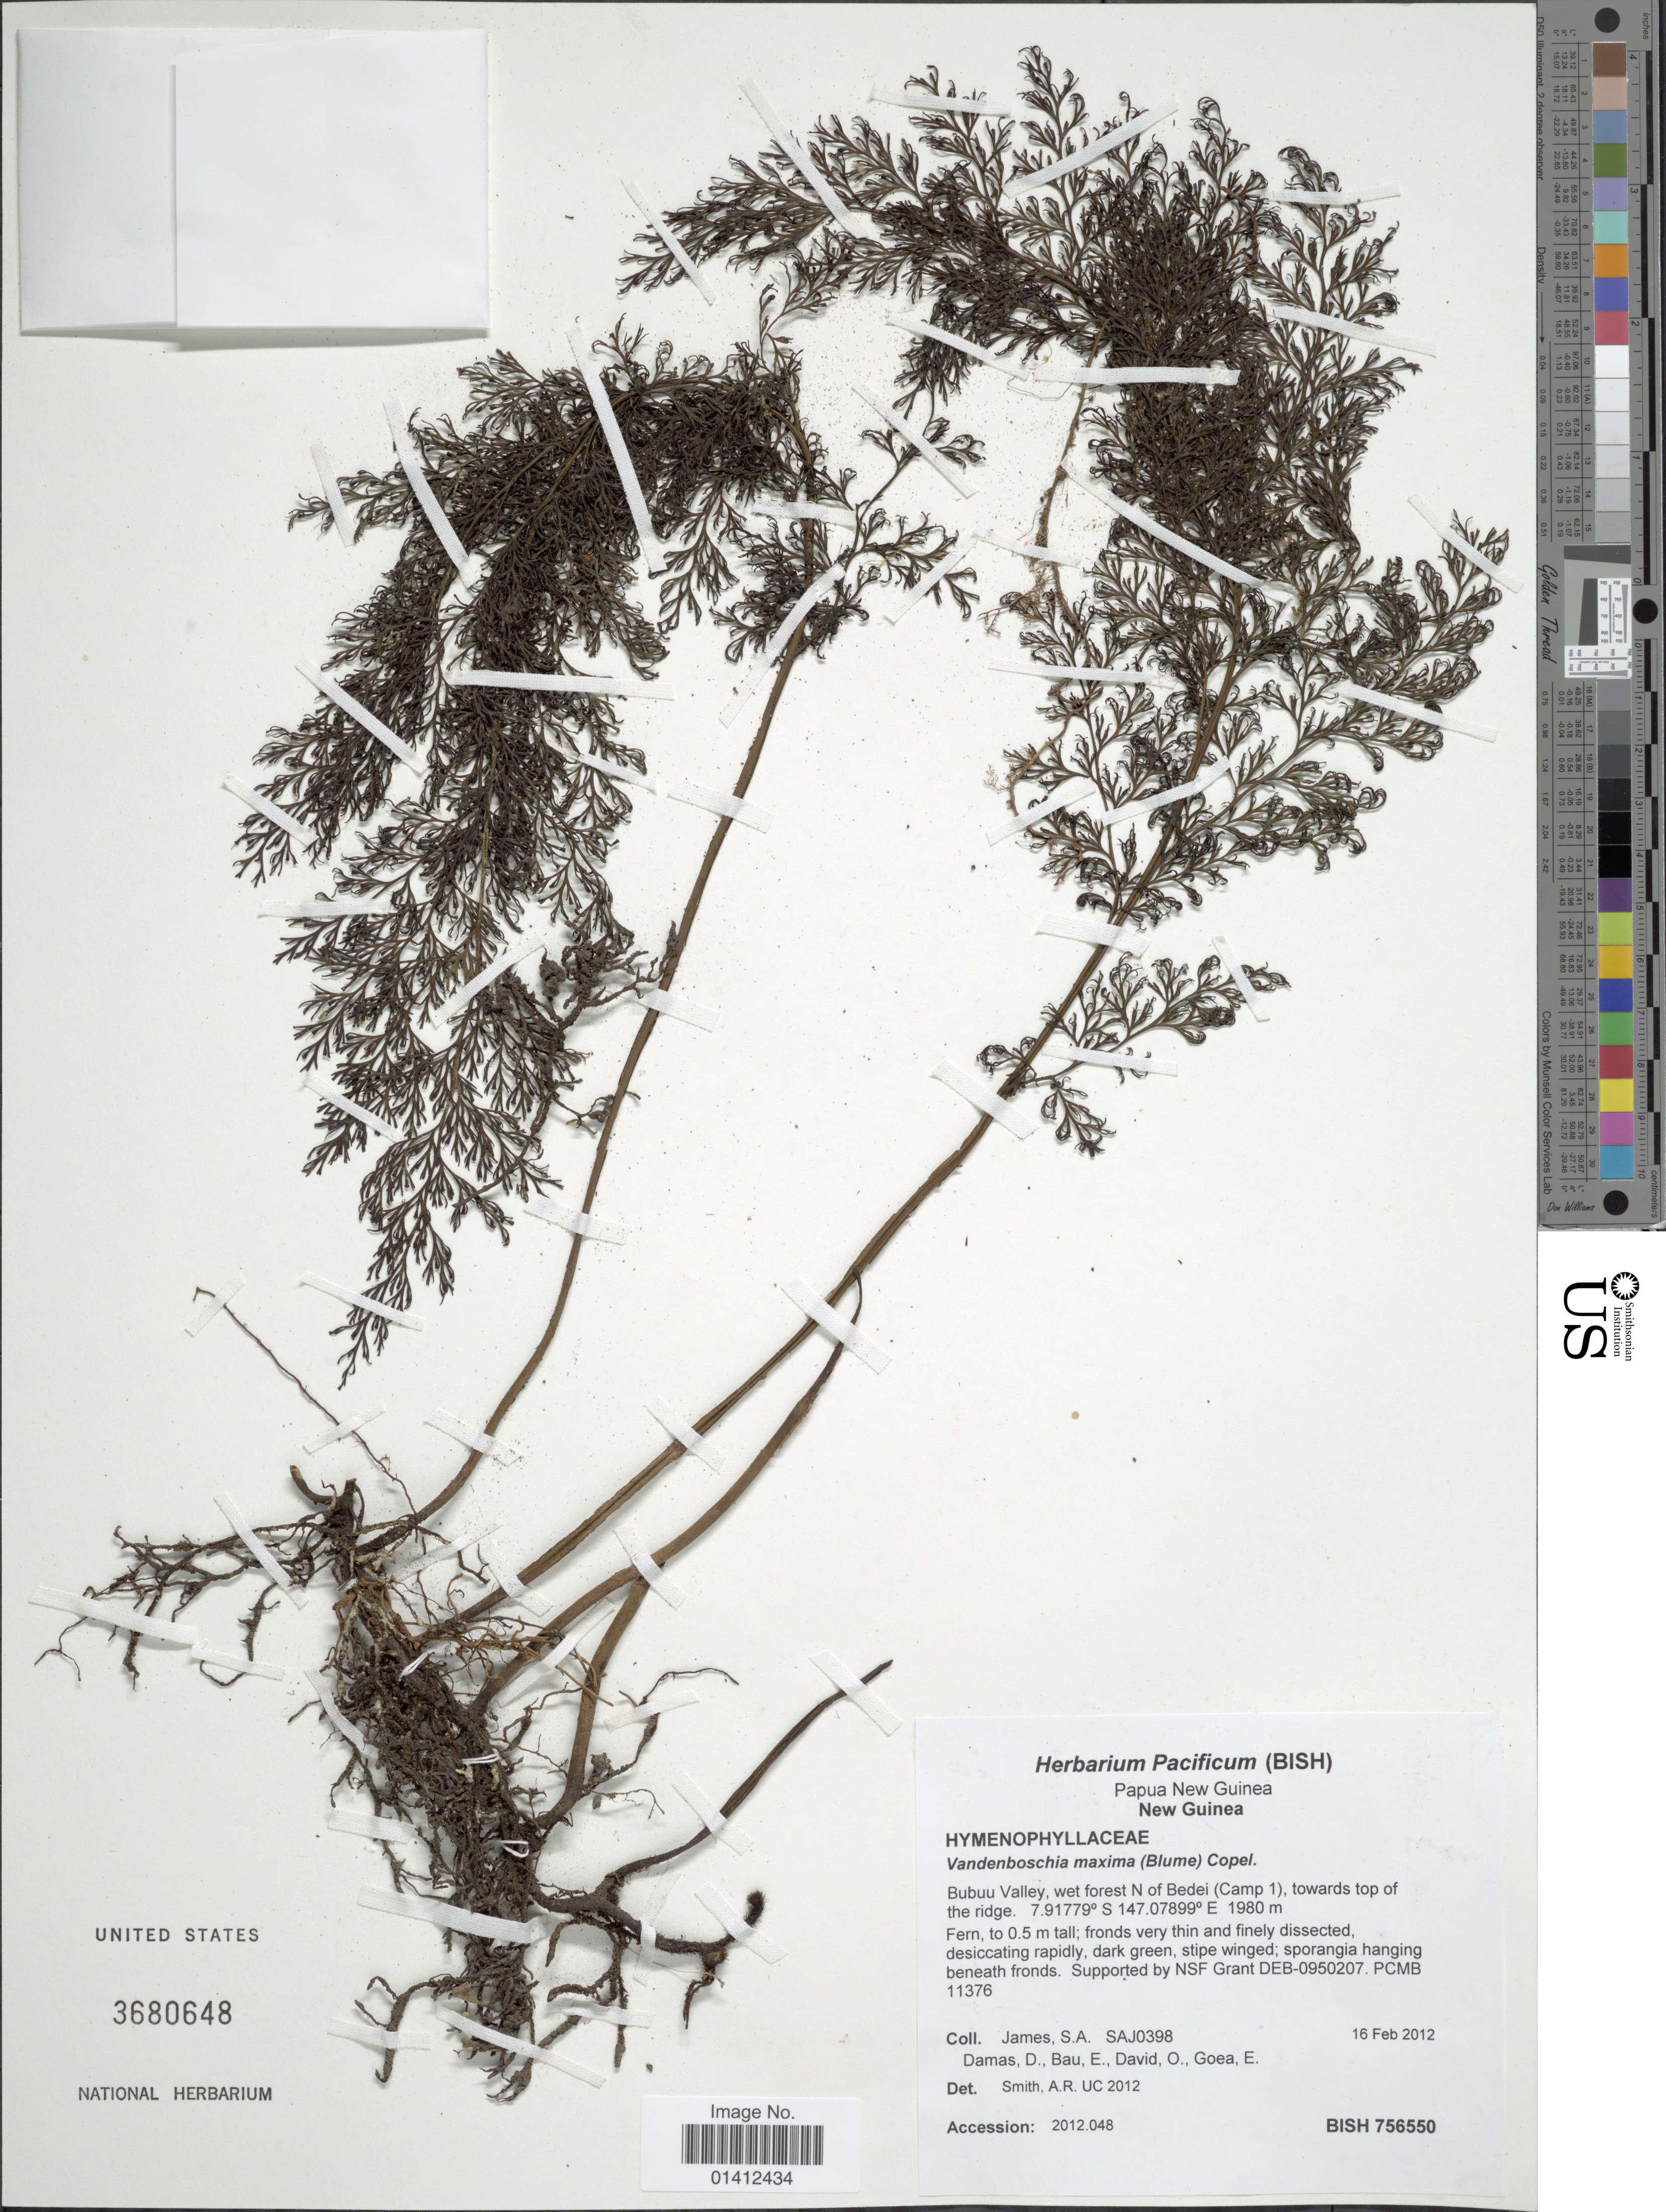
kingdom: Plantae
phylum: Tracheophyta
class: Polypodiopsida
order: Hymenophyllales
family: Hymenophyllaceae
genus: Vandenboschia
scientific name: Vandenboschia maxima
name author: (Blume) Copel.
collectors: S. James, D. Damas, E. Bau, O. David & E. Goea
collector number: SAJ0398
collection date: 2012-02-16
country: Papua New Guinea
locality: New Guinea, Bubuu Valley, wet forest N of Bedei (Camp1), towards top of the ridge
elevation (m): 1980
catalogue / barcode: US 3680648